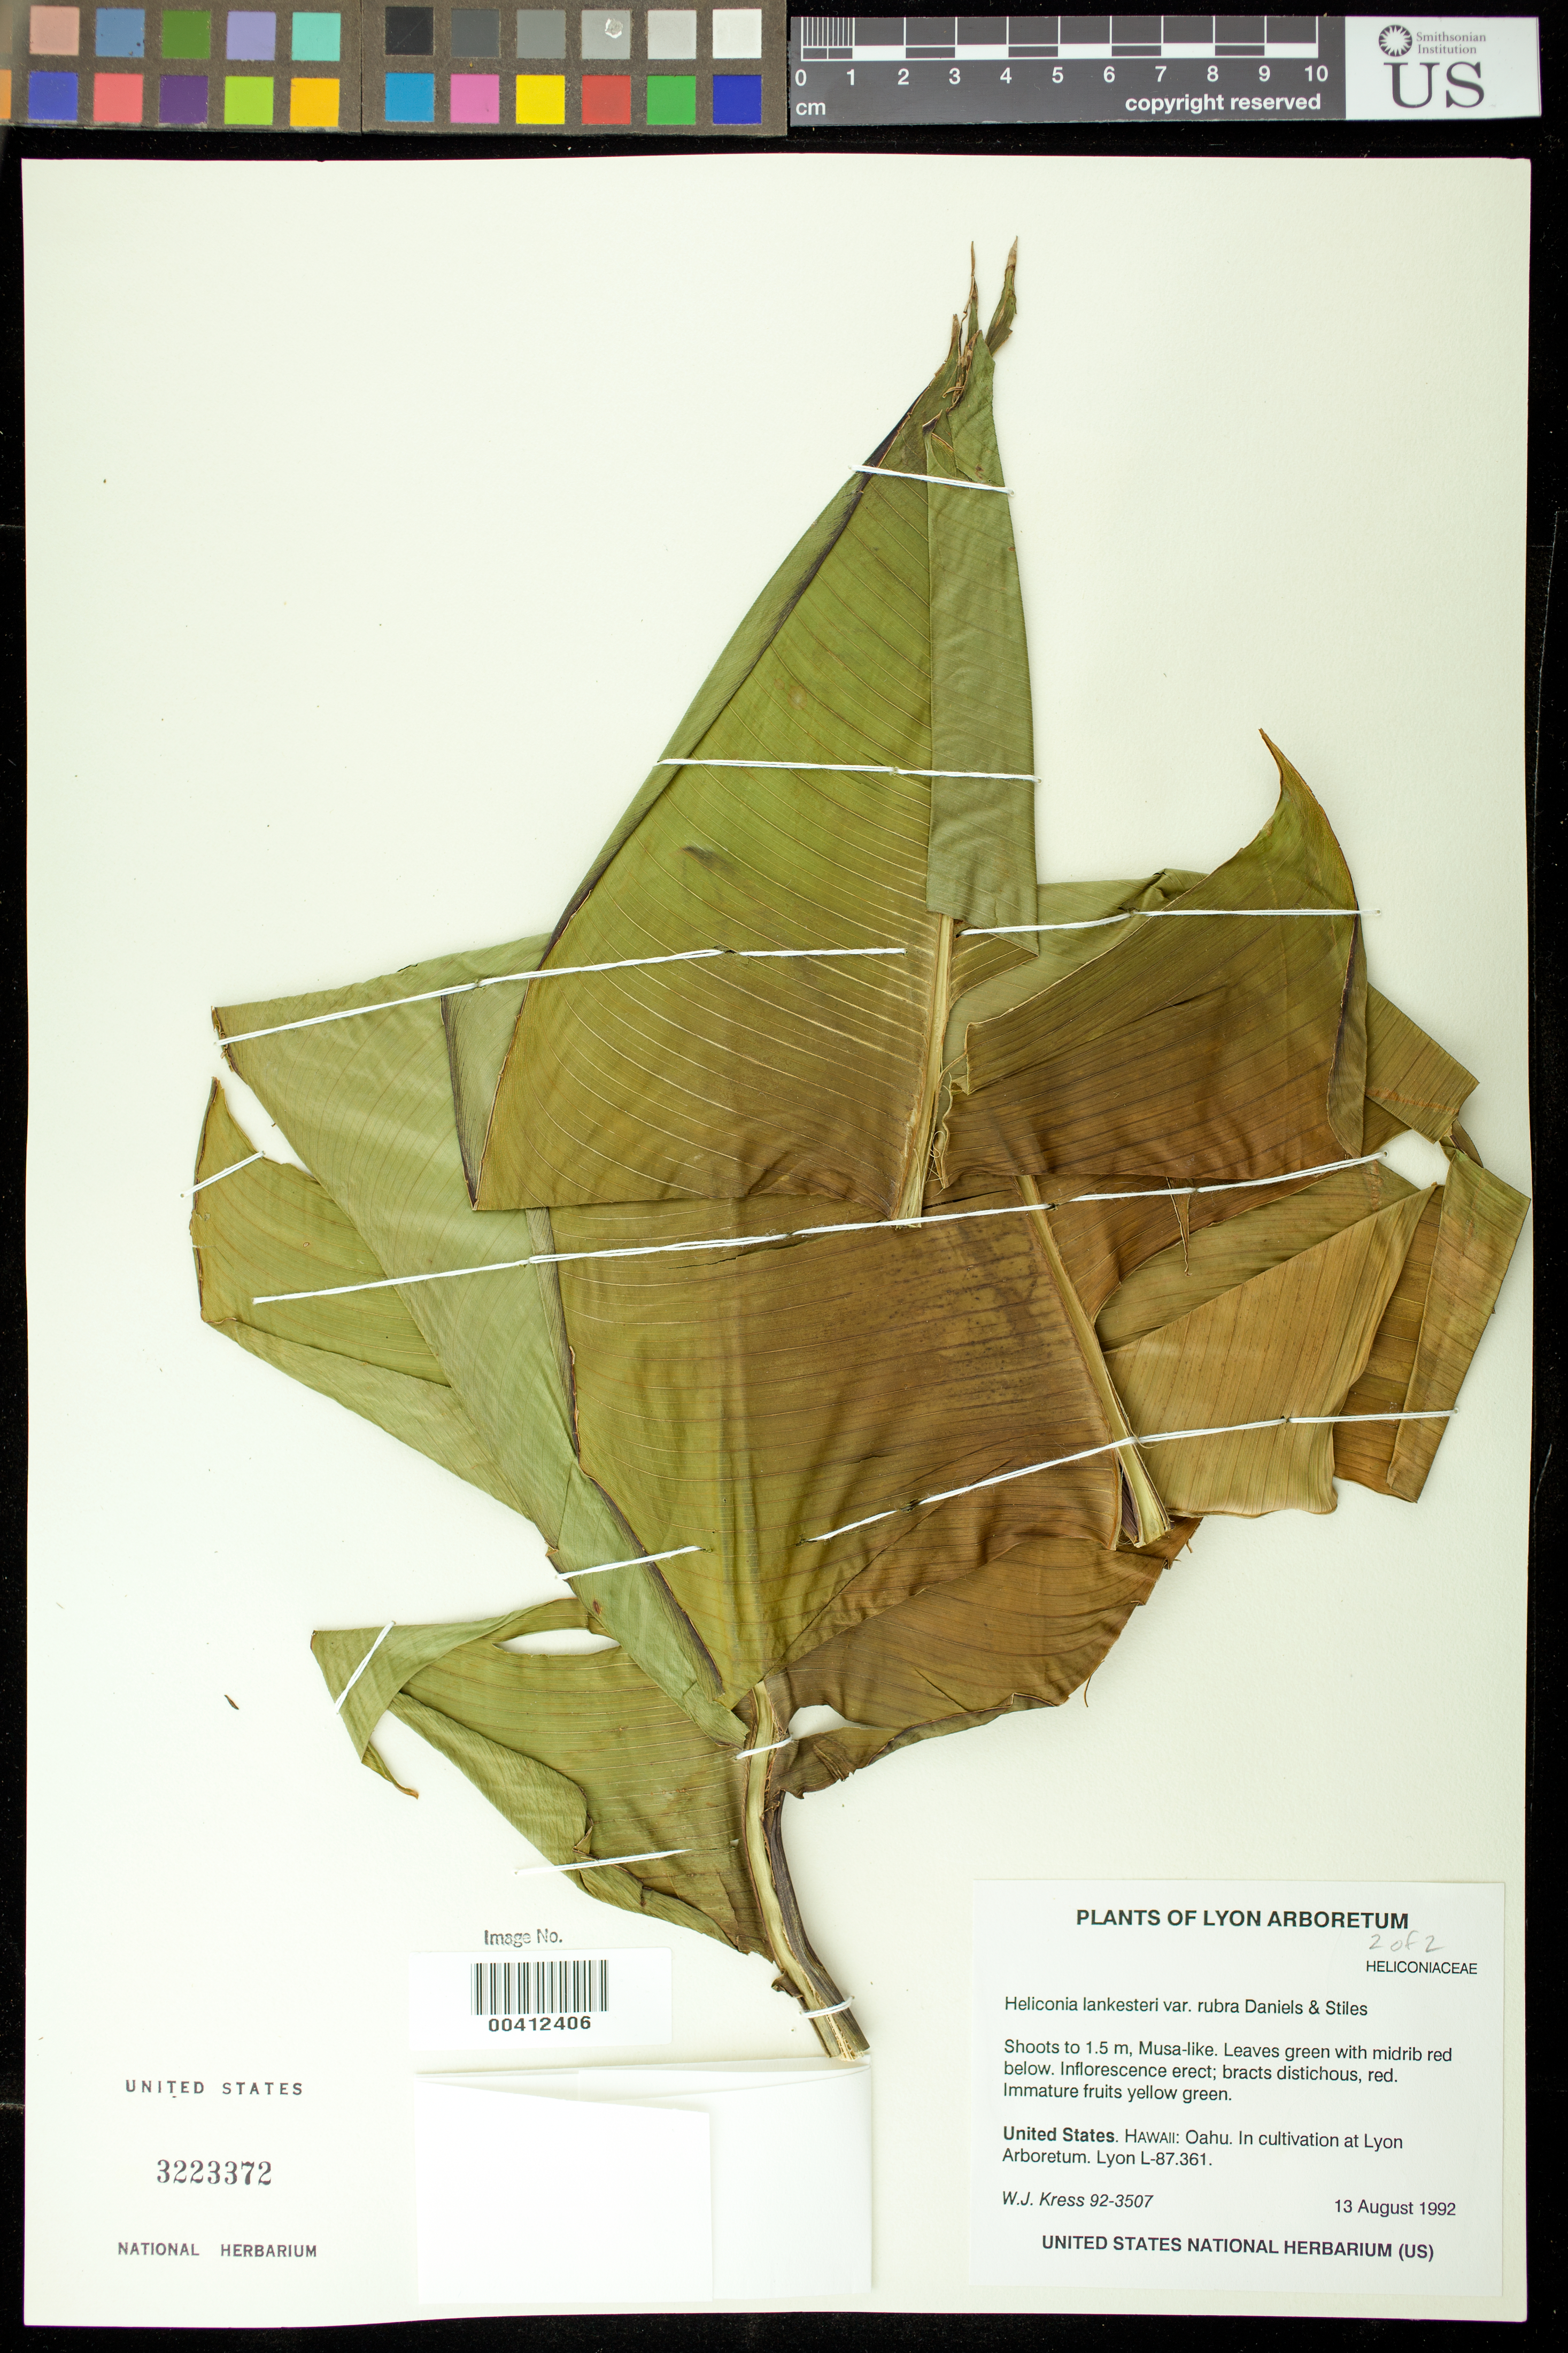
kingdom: Plantae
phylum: Tracheophyta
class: Liliopsida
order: Zingiberales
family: Heliconiaceae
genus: Heliconia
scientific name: Heliconia lanata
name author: (P.S. Green) W.J. Kress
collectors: W. J. Kress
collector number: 92-3507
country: United States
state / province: Hawaii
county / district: Honolulu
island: Oahu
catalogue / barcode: US 3223372